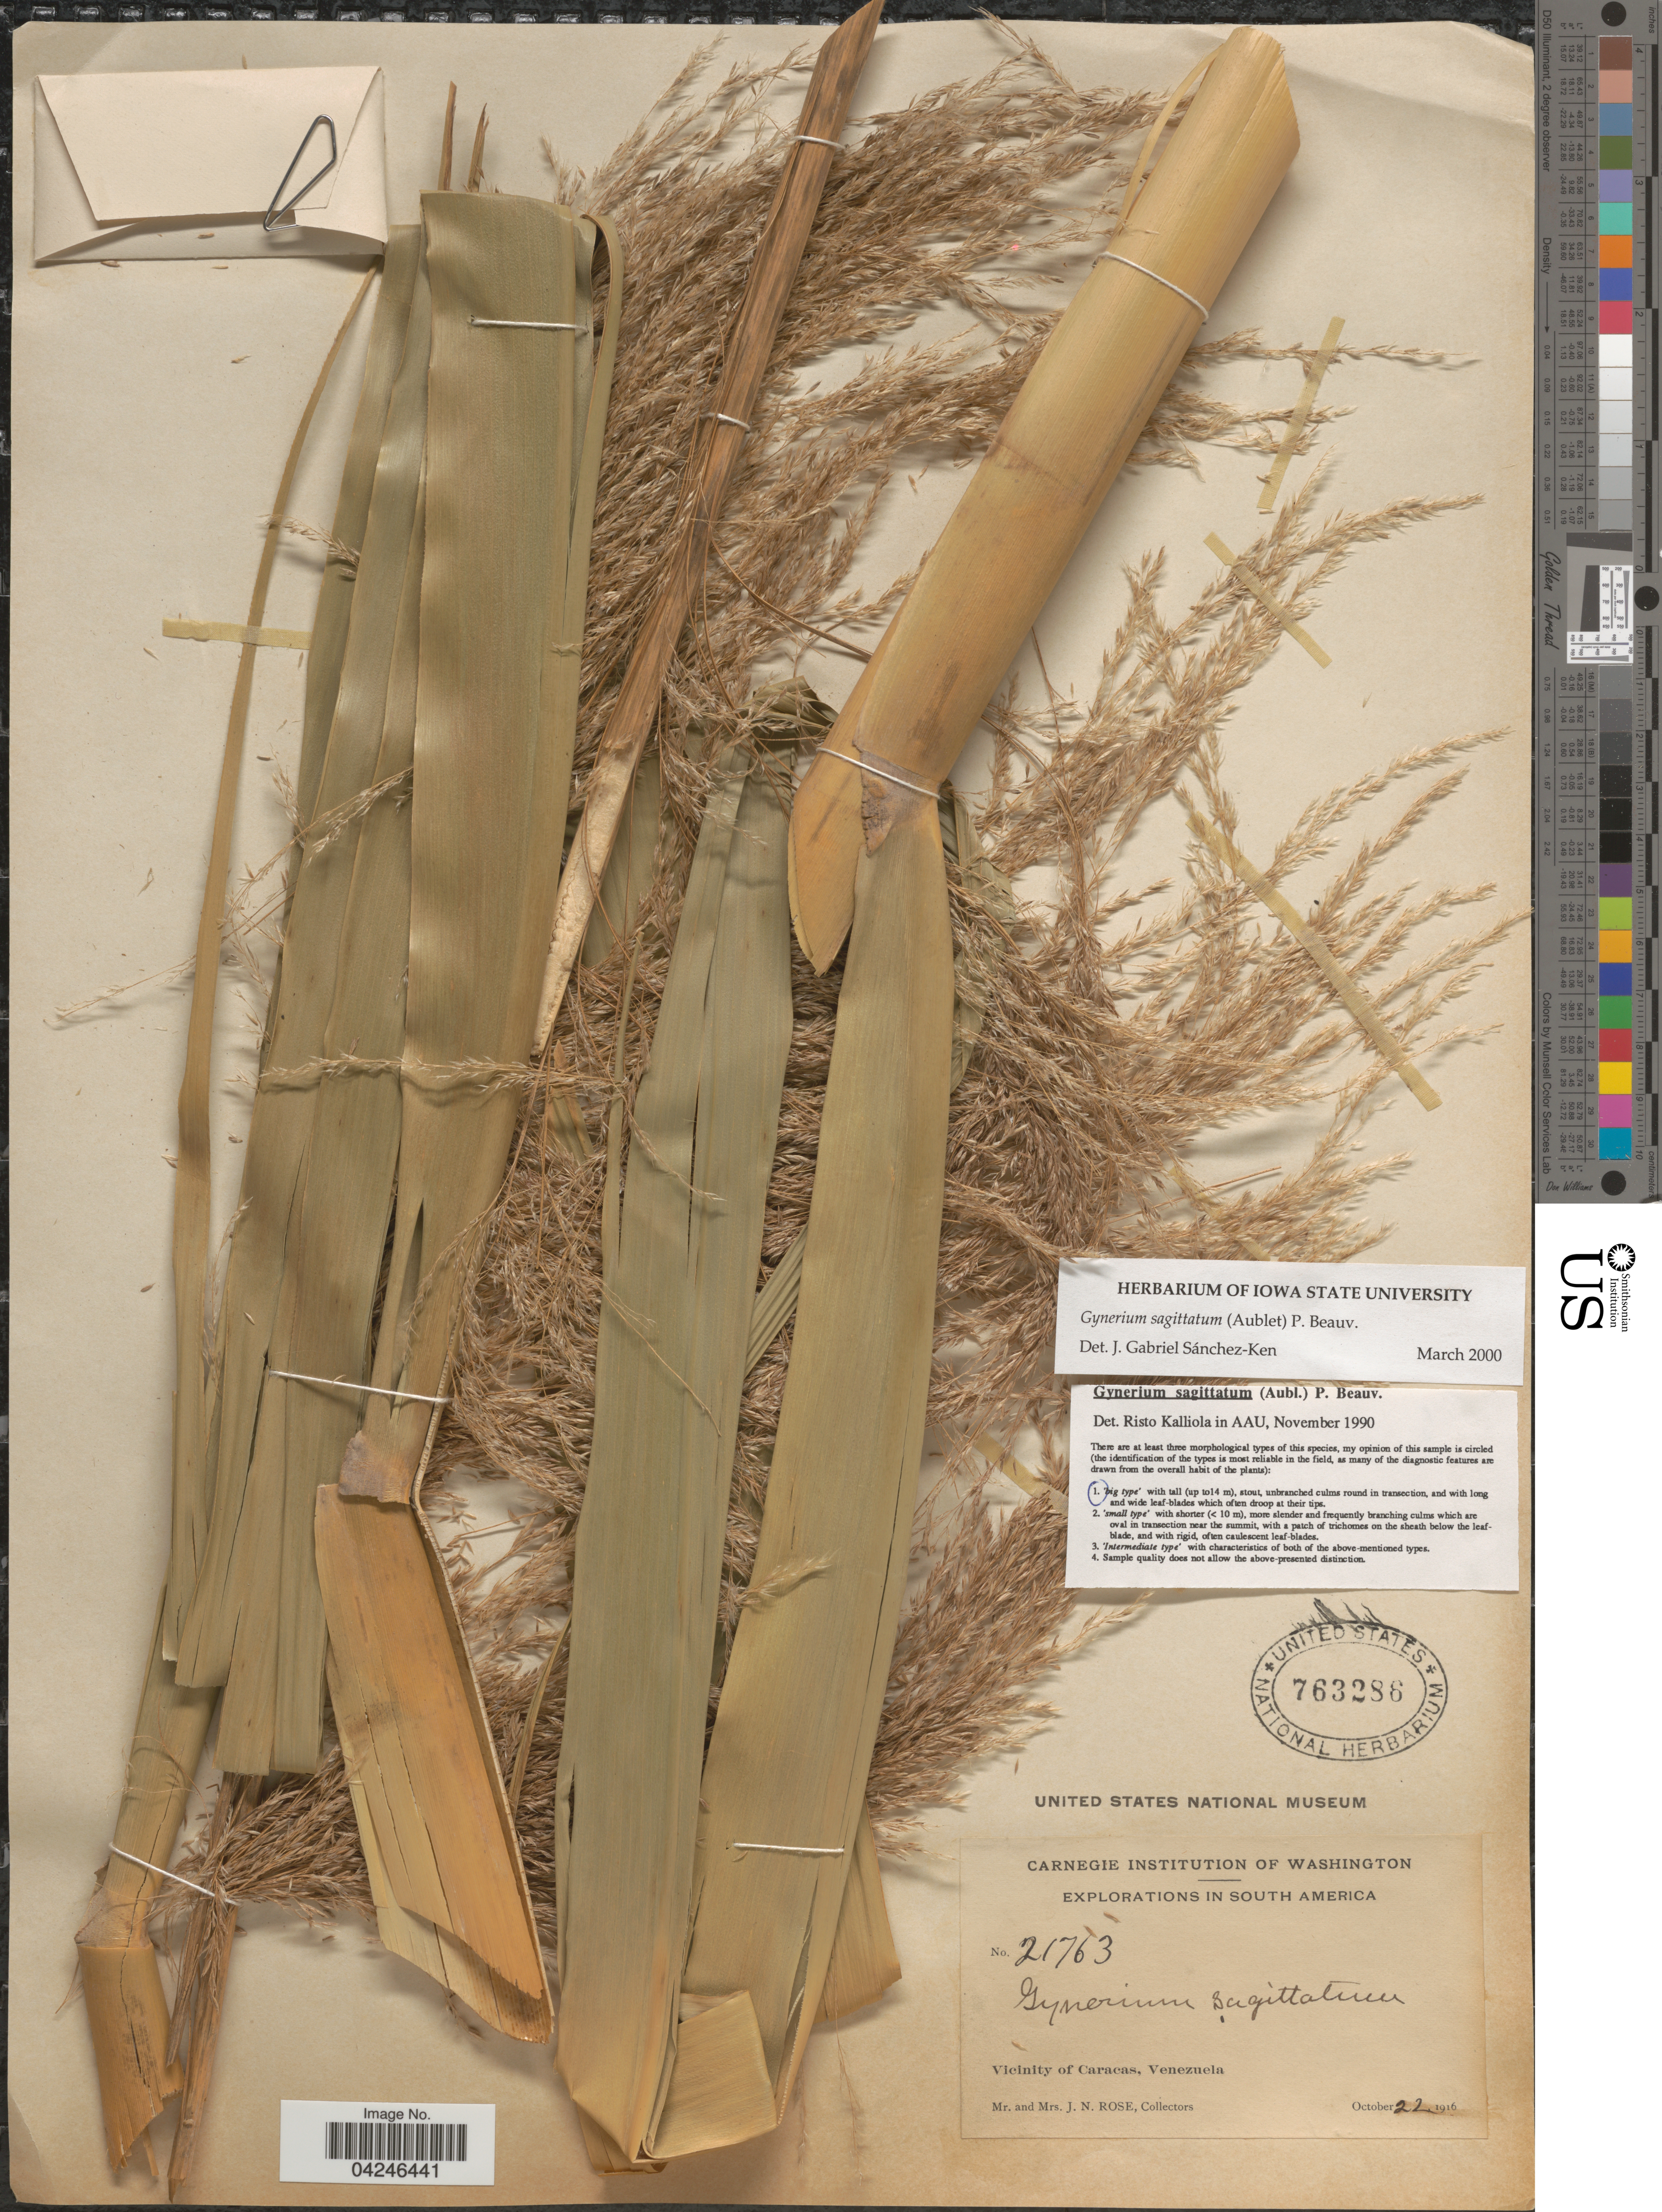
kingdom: Plantae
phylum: Tracheophyta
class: Liliopsida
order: Poales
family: Poaceae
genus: Gynerium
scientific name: Gynerium sagittatum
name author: (Aubl.) P. Beauv.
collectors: J. N. Rose & L. B. Rose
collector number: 21763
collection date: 1916-10-22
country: Venezuela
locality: Explorations in South America. Vicinity of Caracas.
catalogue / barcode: US 763286